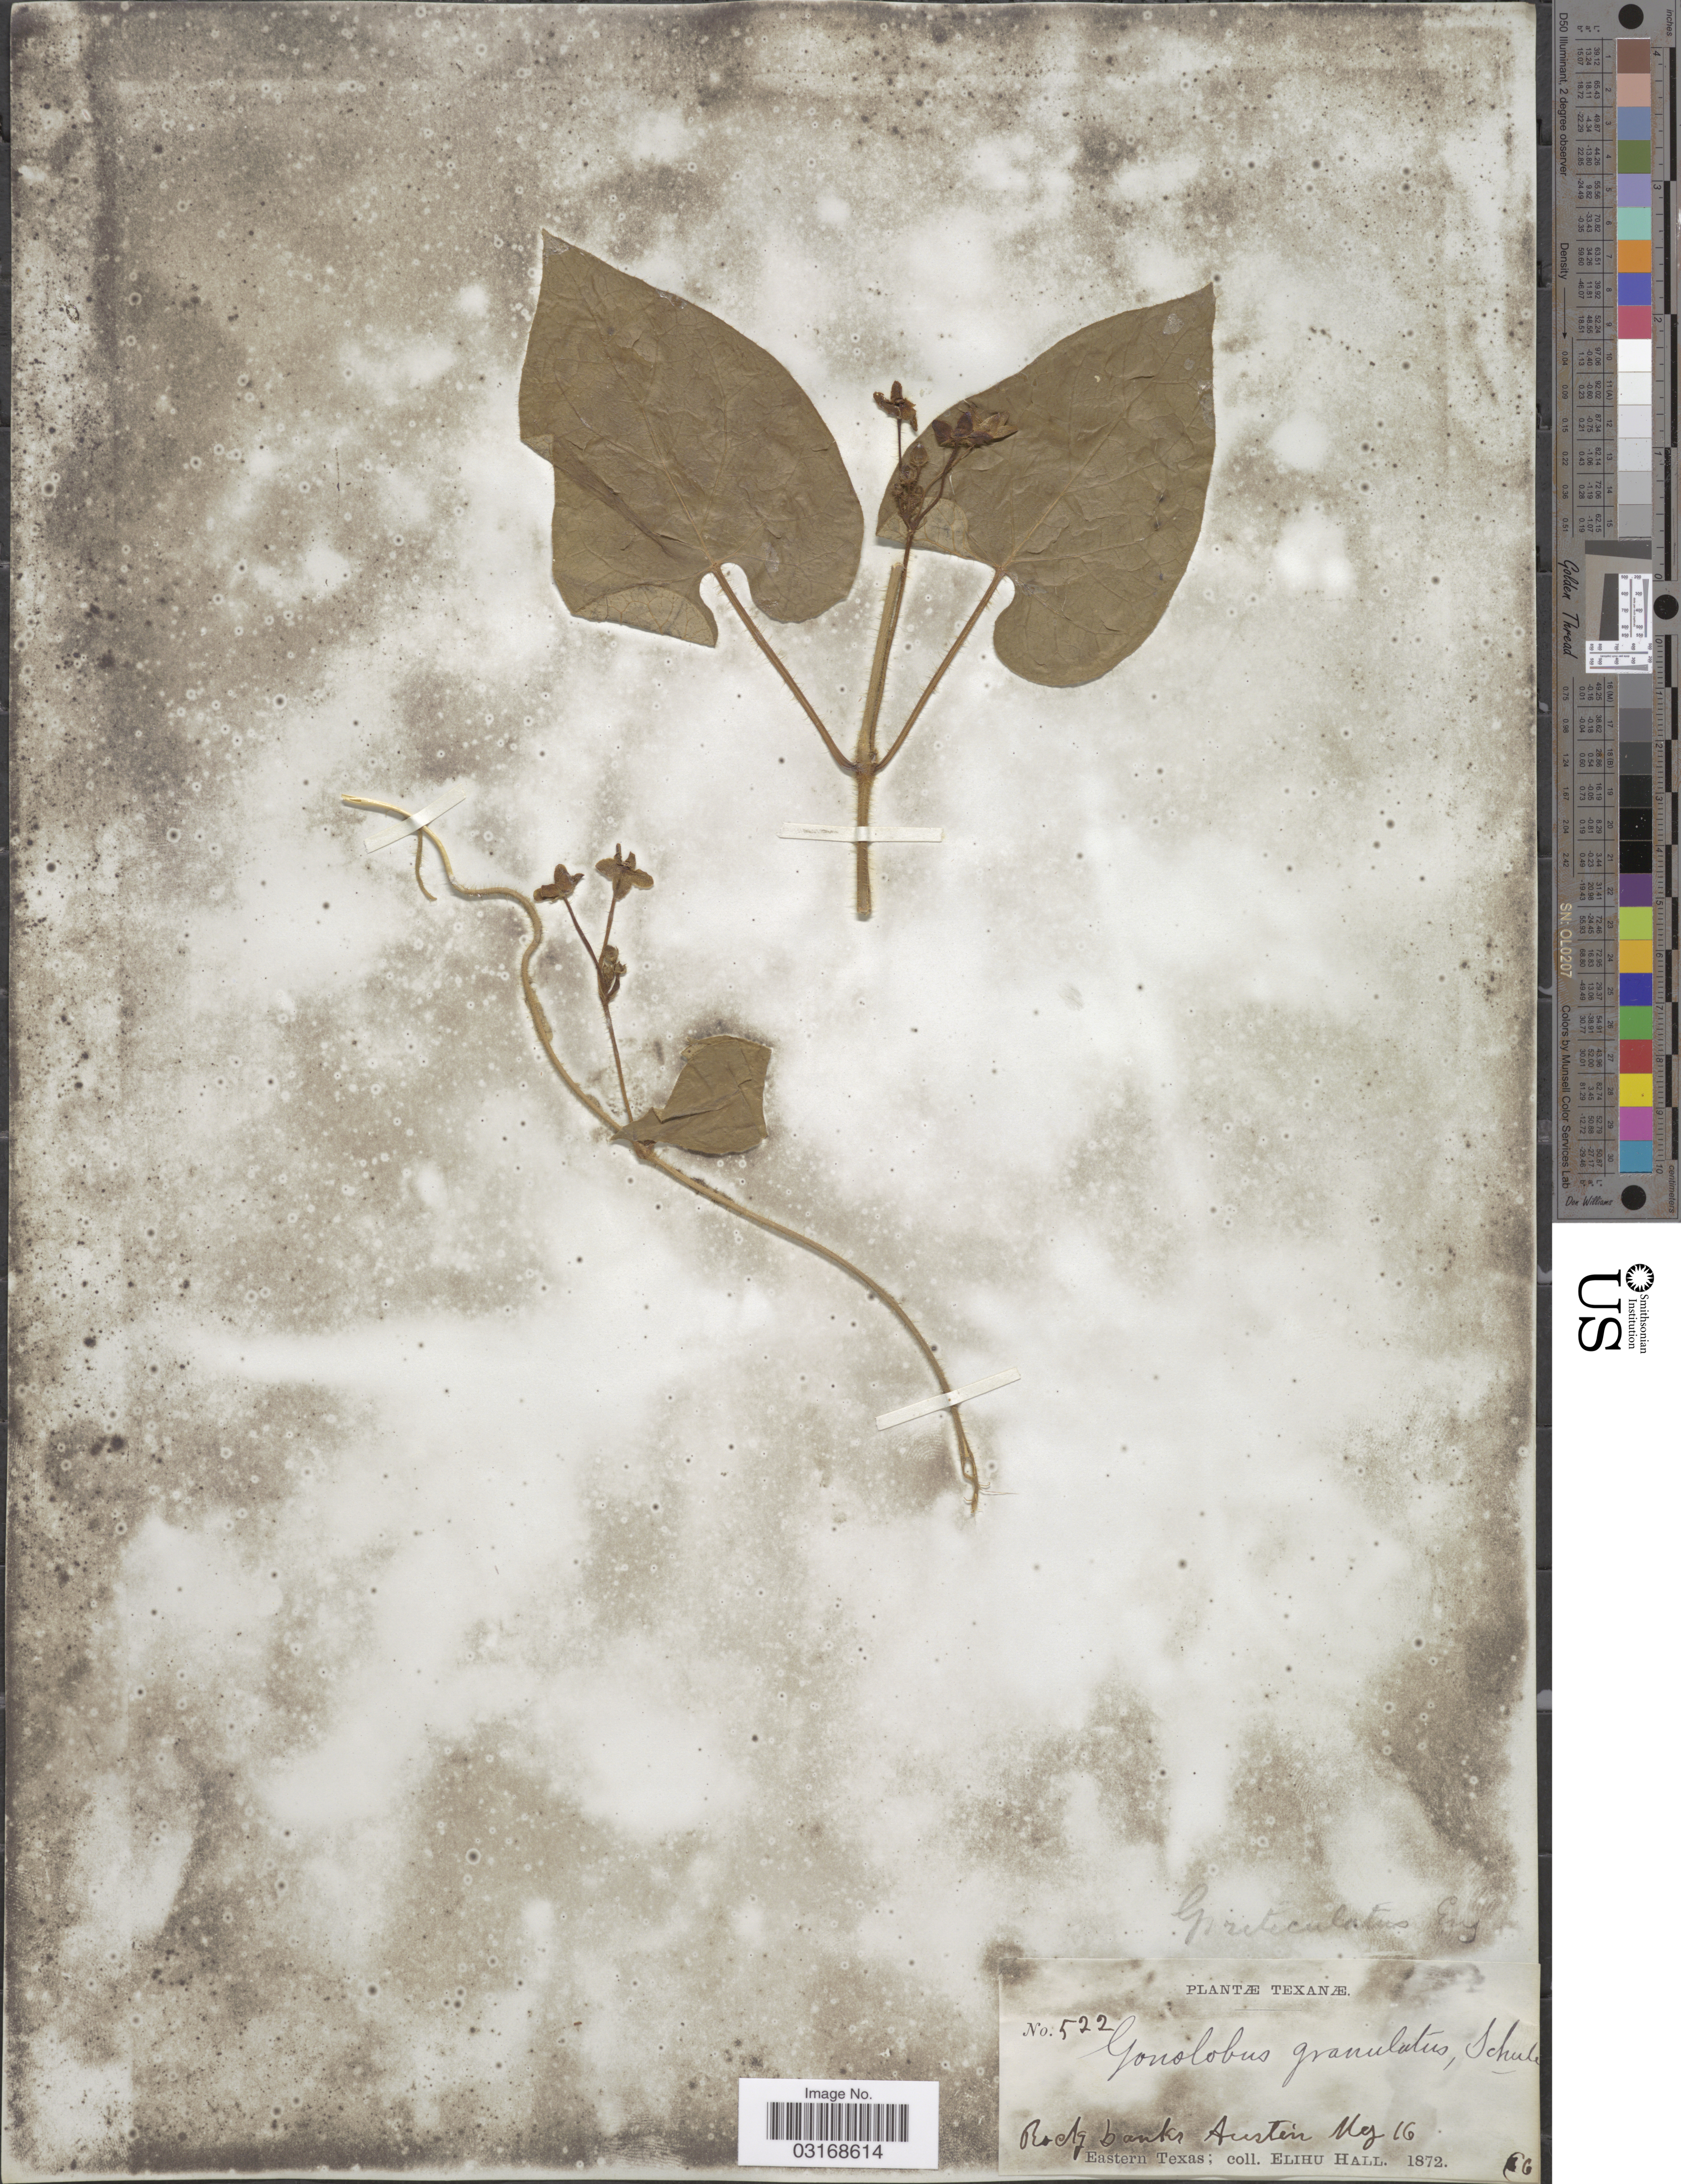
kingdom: Plantae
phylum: Tracheophyta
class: Magnoliopsida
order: Gentianales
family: Apocynaceae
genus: Matelea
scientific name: Matelea reticulata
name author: (Engelm. ex A. Gray) Woodson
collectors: E. Hall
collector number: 522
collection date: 1872-05-16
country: United States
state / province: Texas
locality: Austin. Eastern Texas.